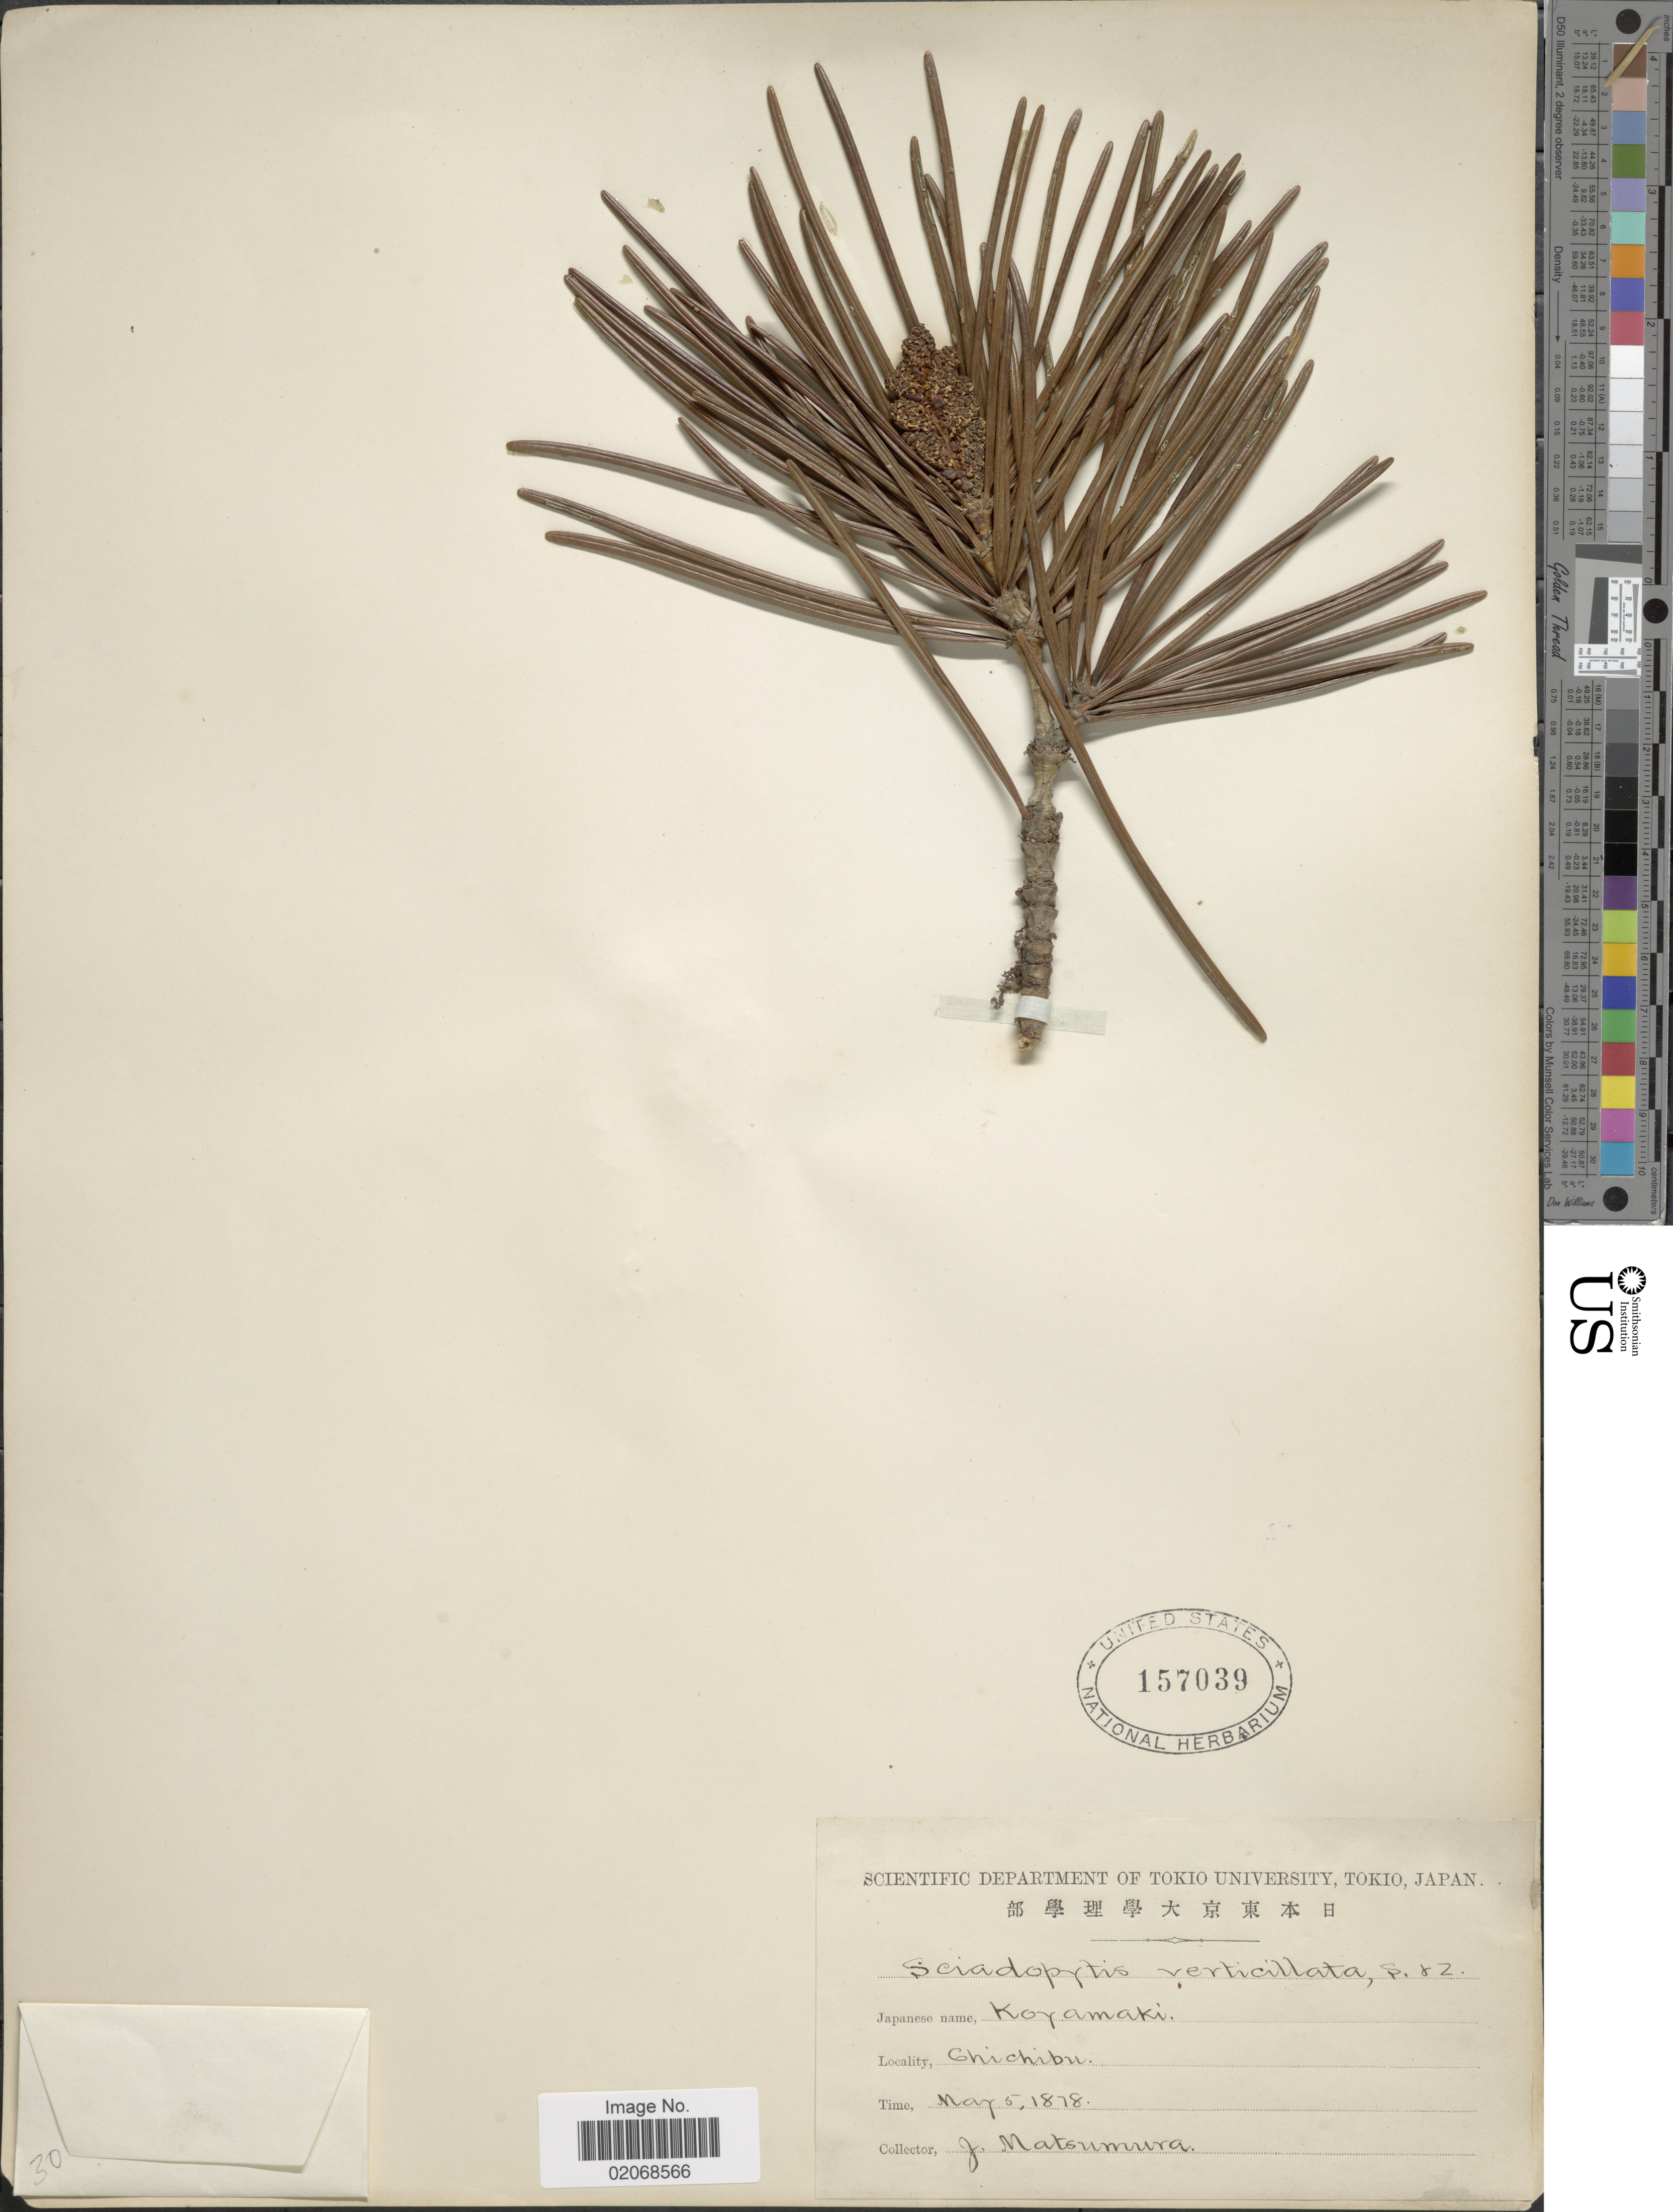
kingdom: Plantae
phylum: Tracheophyta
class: Pinopsida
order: Pinales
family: Sciadopityaceae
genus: Sciadopitys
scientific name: Sciadopitys verticillata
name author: Siebold & Zucc.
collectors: J. Matsumura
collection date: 1818-05-05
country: Japan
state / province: Saitama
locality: Chichibu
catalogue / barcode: US 157039